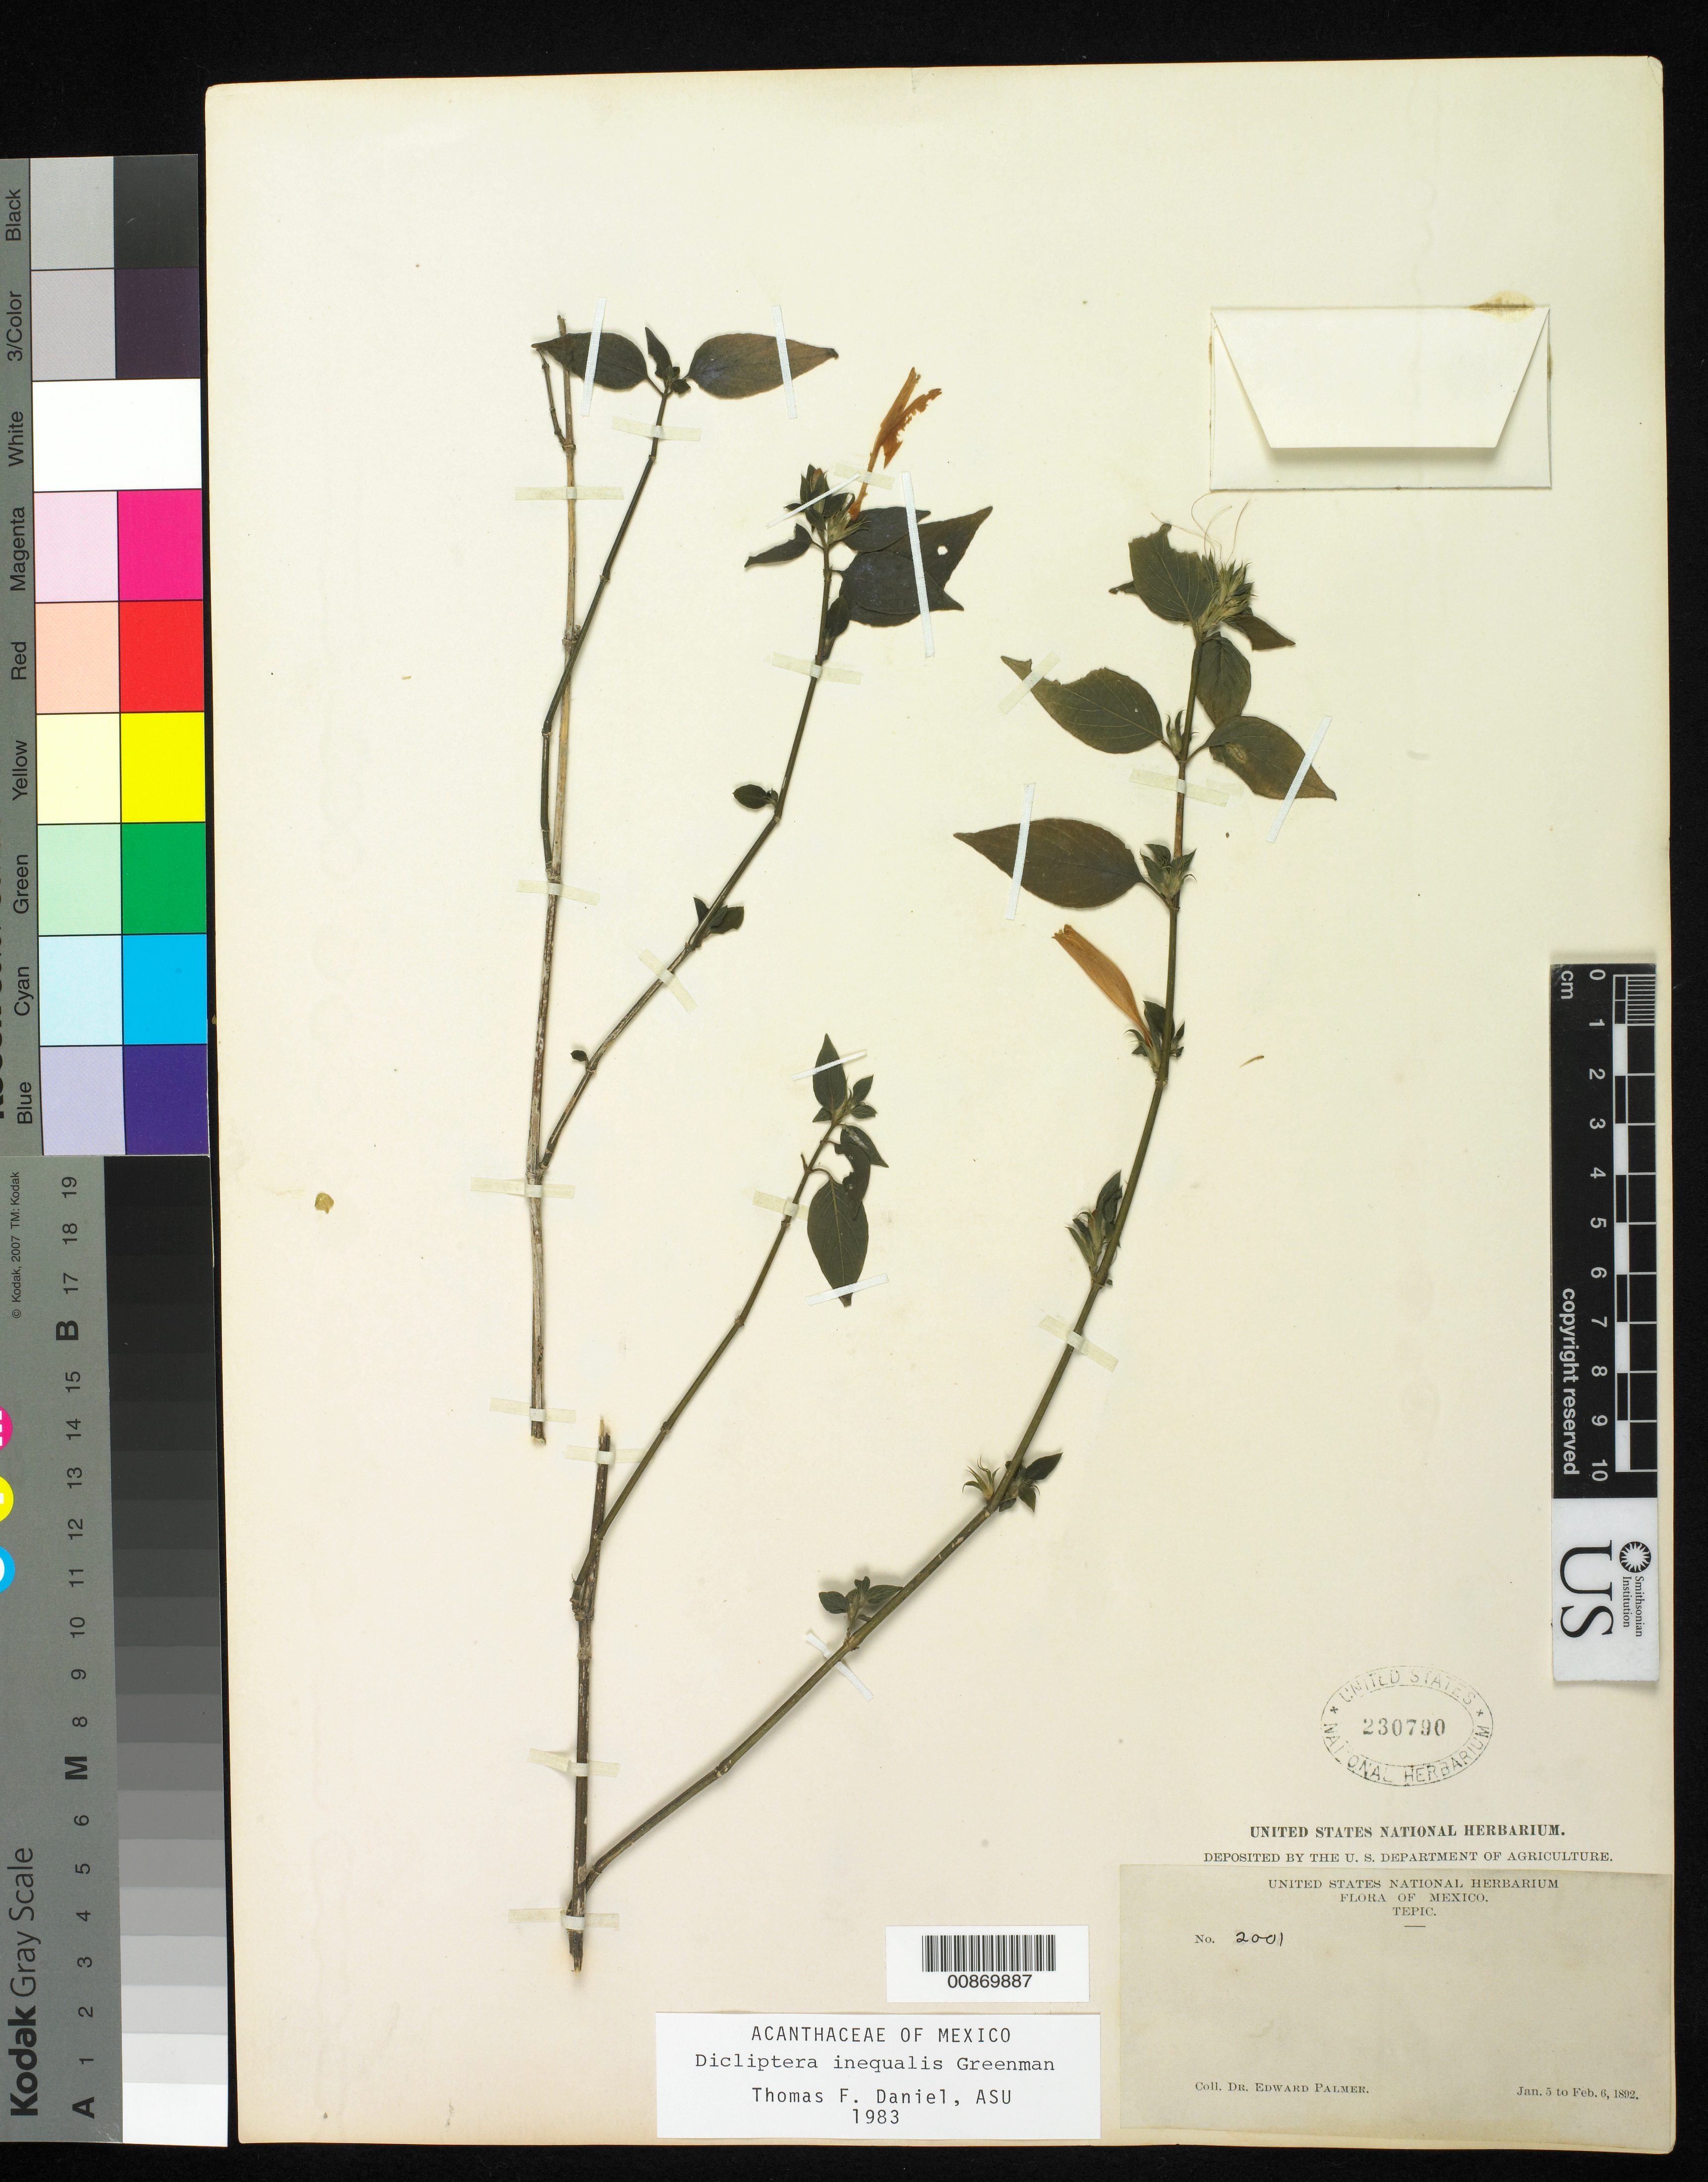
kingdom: Plantae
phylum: Tracheophyta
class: Magnoliopsida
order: Lamiales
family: Acanthaceae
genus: Dicliptera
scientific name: Dicliptera inaequalis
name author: Greenm.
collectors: E. Palmer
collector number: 2001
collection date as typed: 05 Jan 1892 to 06 Feb 1892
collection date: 1892-01-05/1892-02-06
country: Mexico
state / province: Nayarit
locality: Tepic, Nayarit.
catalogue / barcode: US 230790